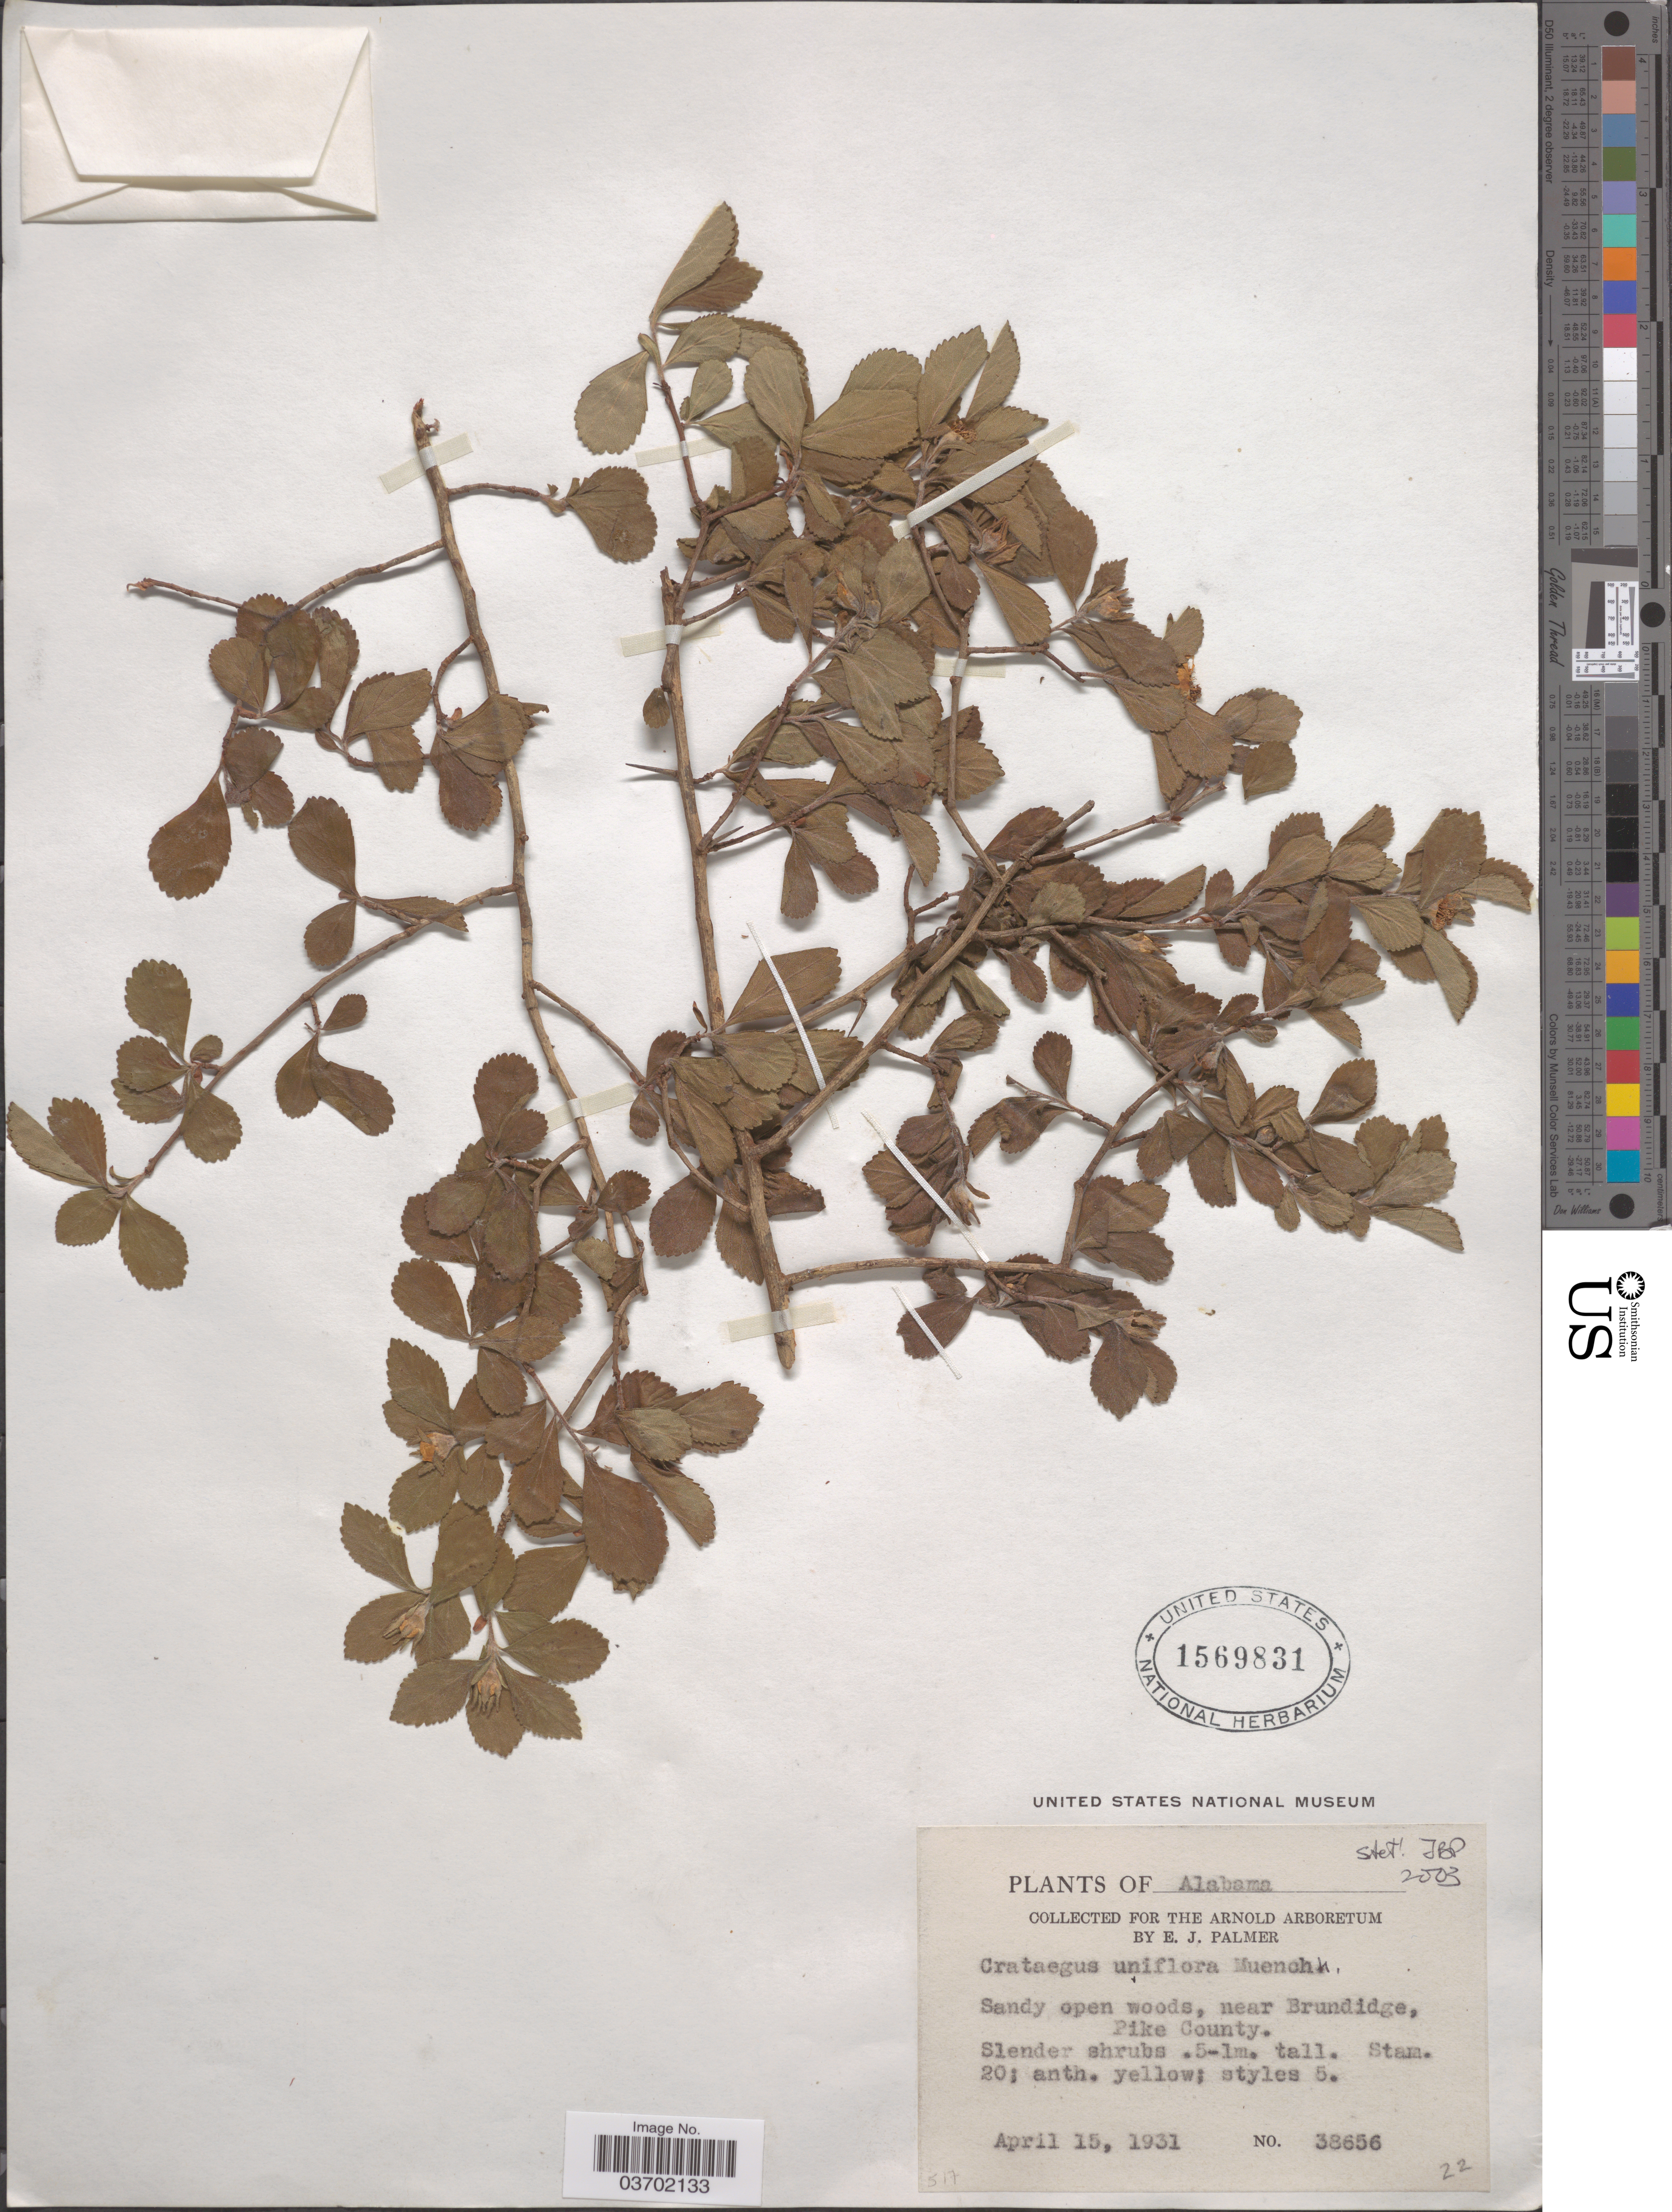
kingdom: Plantae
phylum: Tracheophyta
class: Magnoliopsida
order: Rosales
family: Rosaceae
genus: Crataegus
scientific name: Crataegus uniflora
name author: Münchh.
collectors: E. J. Palmer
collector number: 38656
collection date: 1931-04-15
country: United States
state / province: Alabama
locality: Near Brundidge, Pike County.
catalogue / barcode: US 1569831